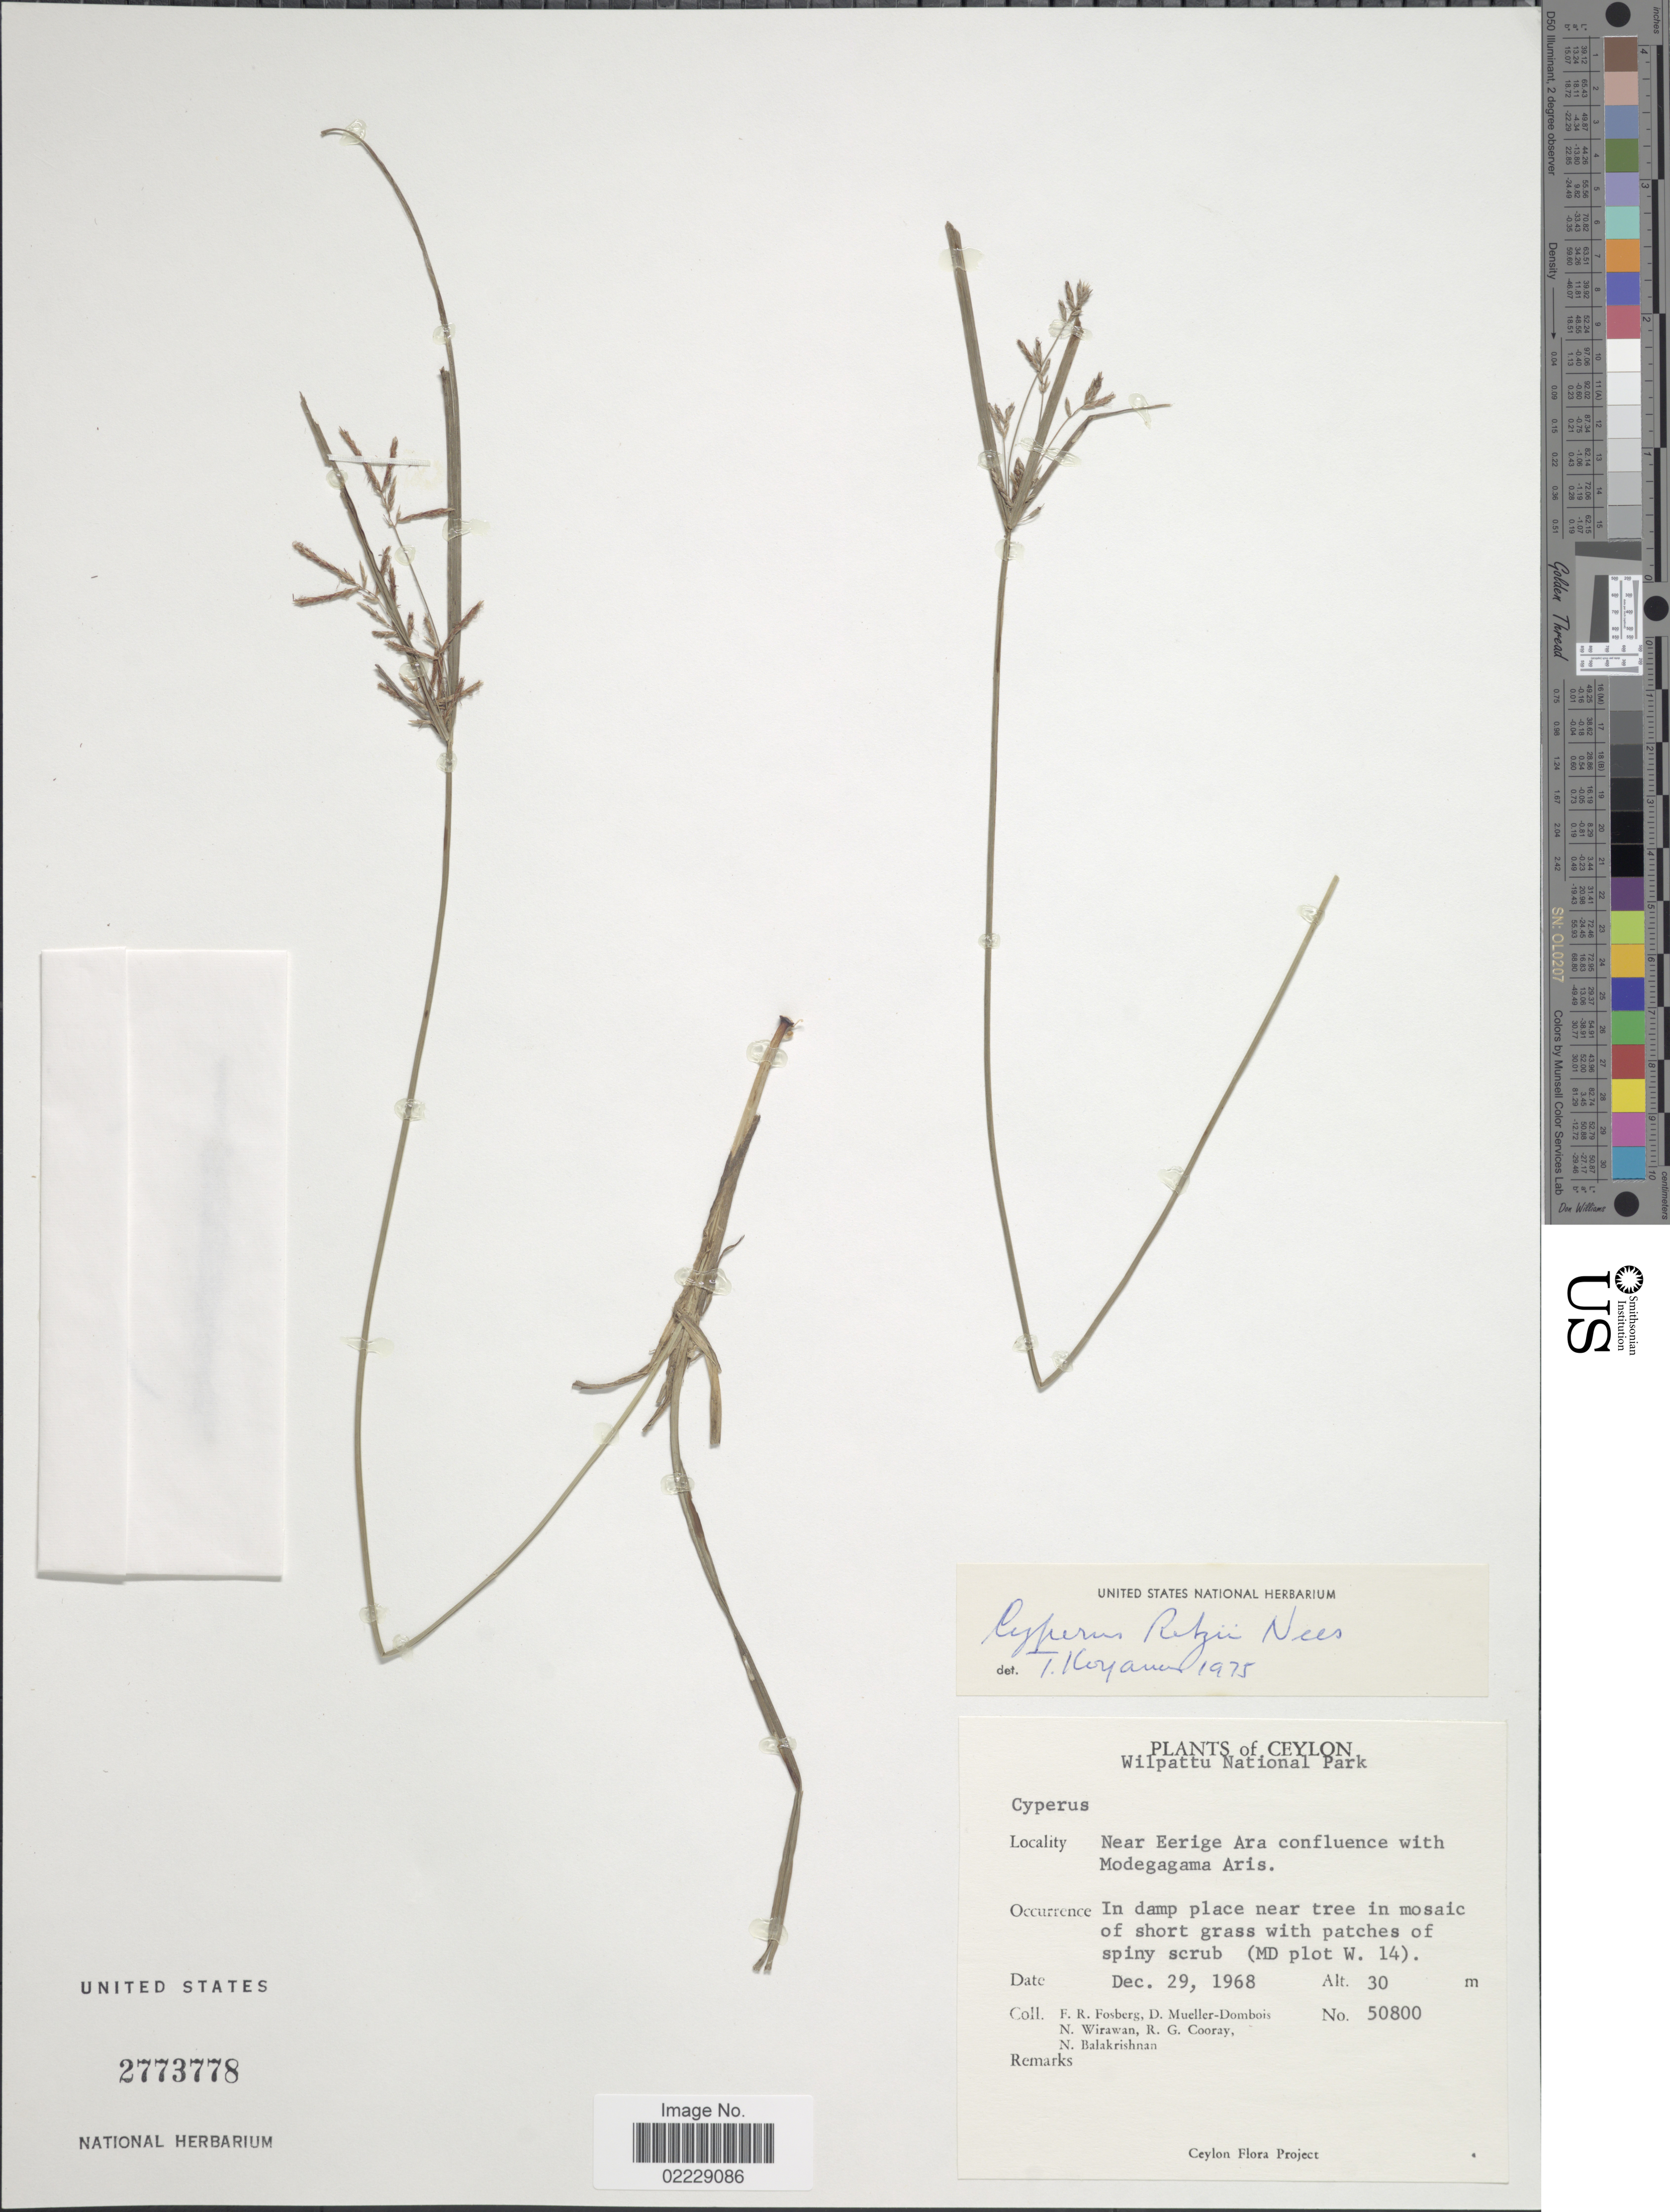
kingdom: Plantae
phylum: Tracheophyta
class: Liliopsida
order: Poales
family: Cyperaceae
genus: Cyperus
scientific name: Cyperus sp.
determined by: Strong, Mark T., (BOT), Smithsonian Institution - National Museum of Natural History (UNITED STATES)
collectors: F. R. Fosberg, D. Mueller-Dombois, N. Wirawan, R. Cooray & N. Balakrishnan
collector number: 50800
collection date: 1968-12-29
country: Sri Lanka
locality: Ceylon, Wilpattu National Park, Near Eerige Area confluence with Modegagama Aris.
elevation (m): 30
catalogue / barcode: US 277378